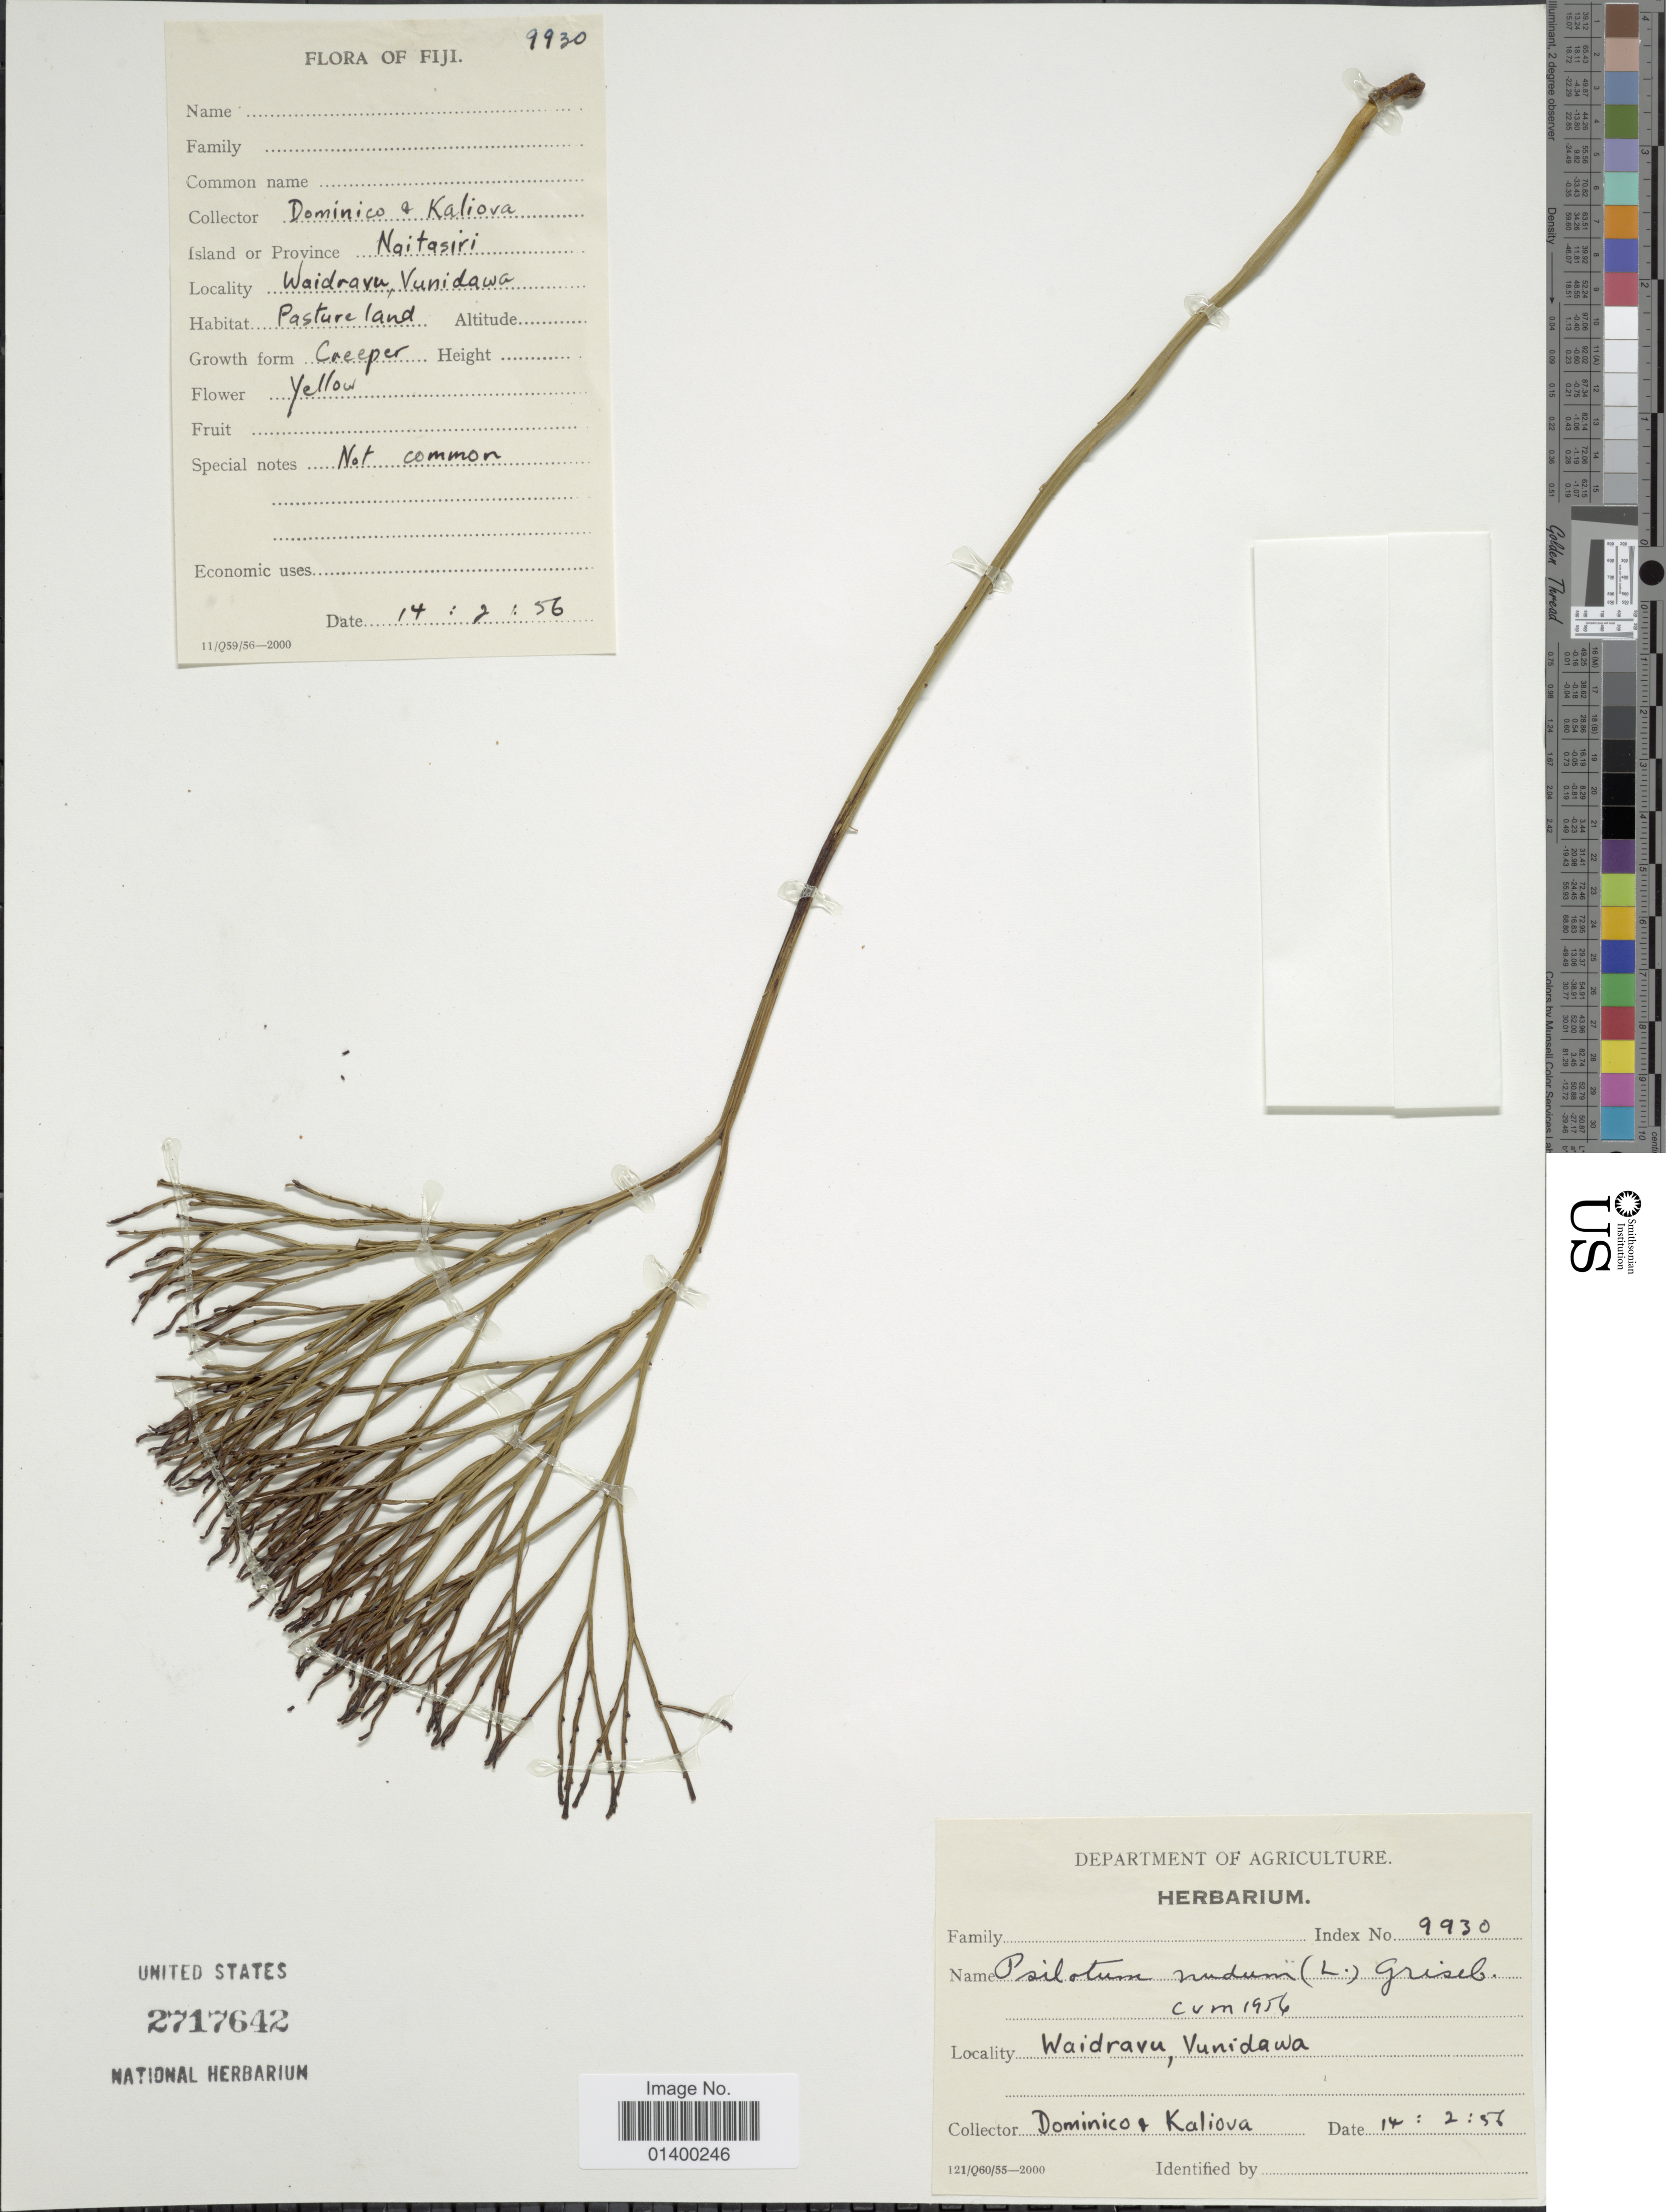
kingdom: Plantae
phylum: Tracheophyta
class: Polypodiopsida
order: Psilotales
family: Psilotaceae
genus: Psilotum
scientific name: Psilotum nudum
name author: (L.) P. Beauv.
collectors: Dominico & Kaliova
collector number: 9930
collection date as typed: Transcribed d/m/y: 14/2/56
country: Fiji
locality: Island or province Naitasiri, Waidravu, Vunidawa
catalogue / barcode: US 2717642